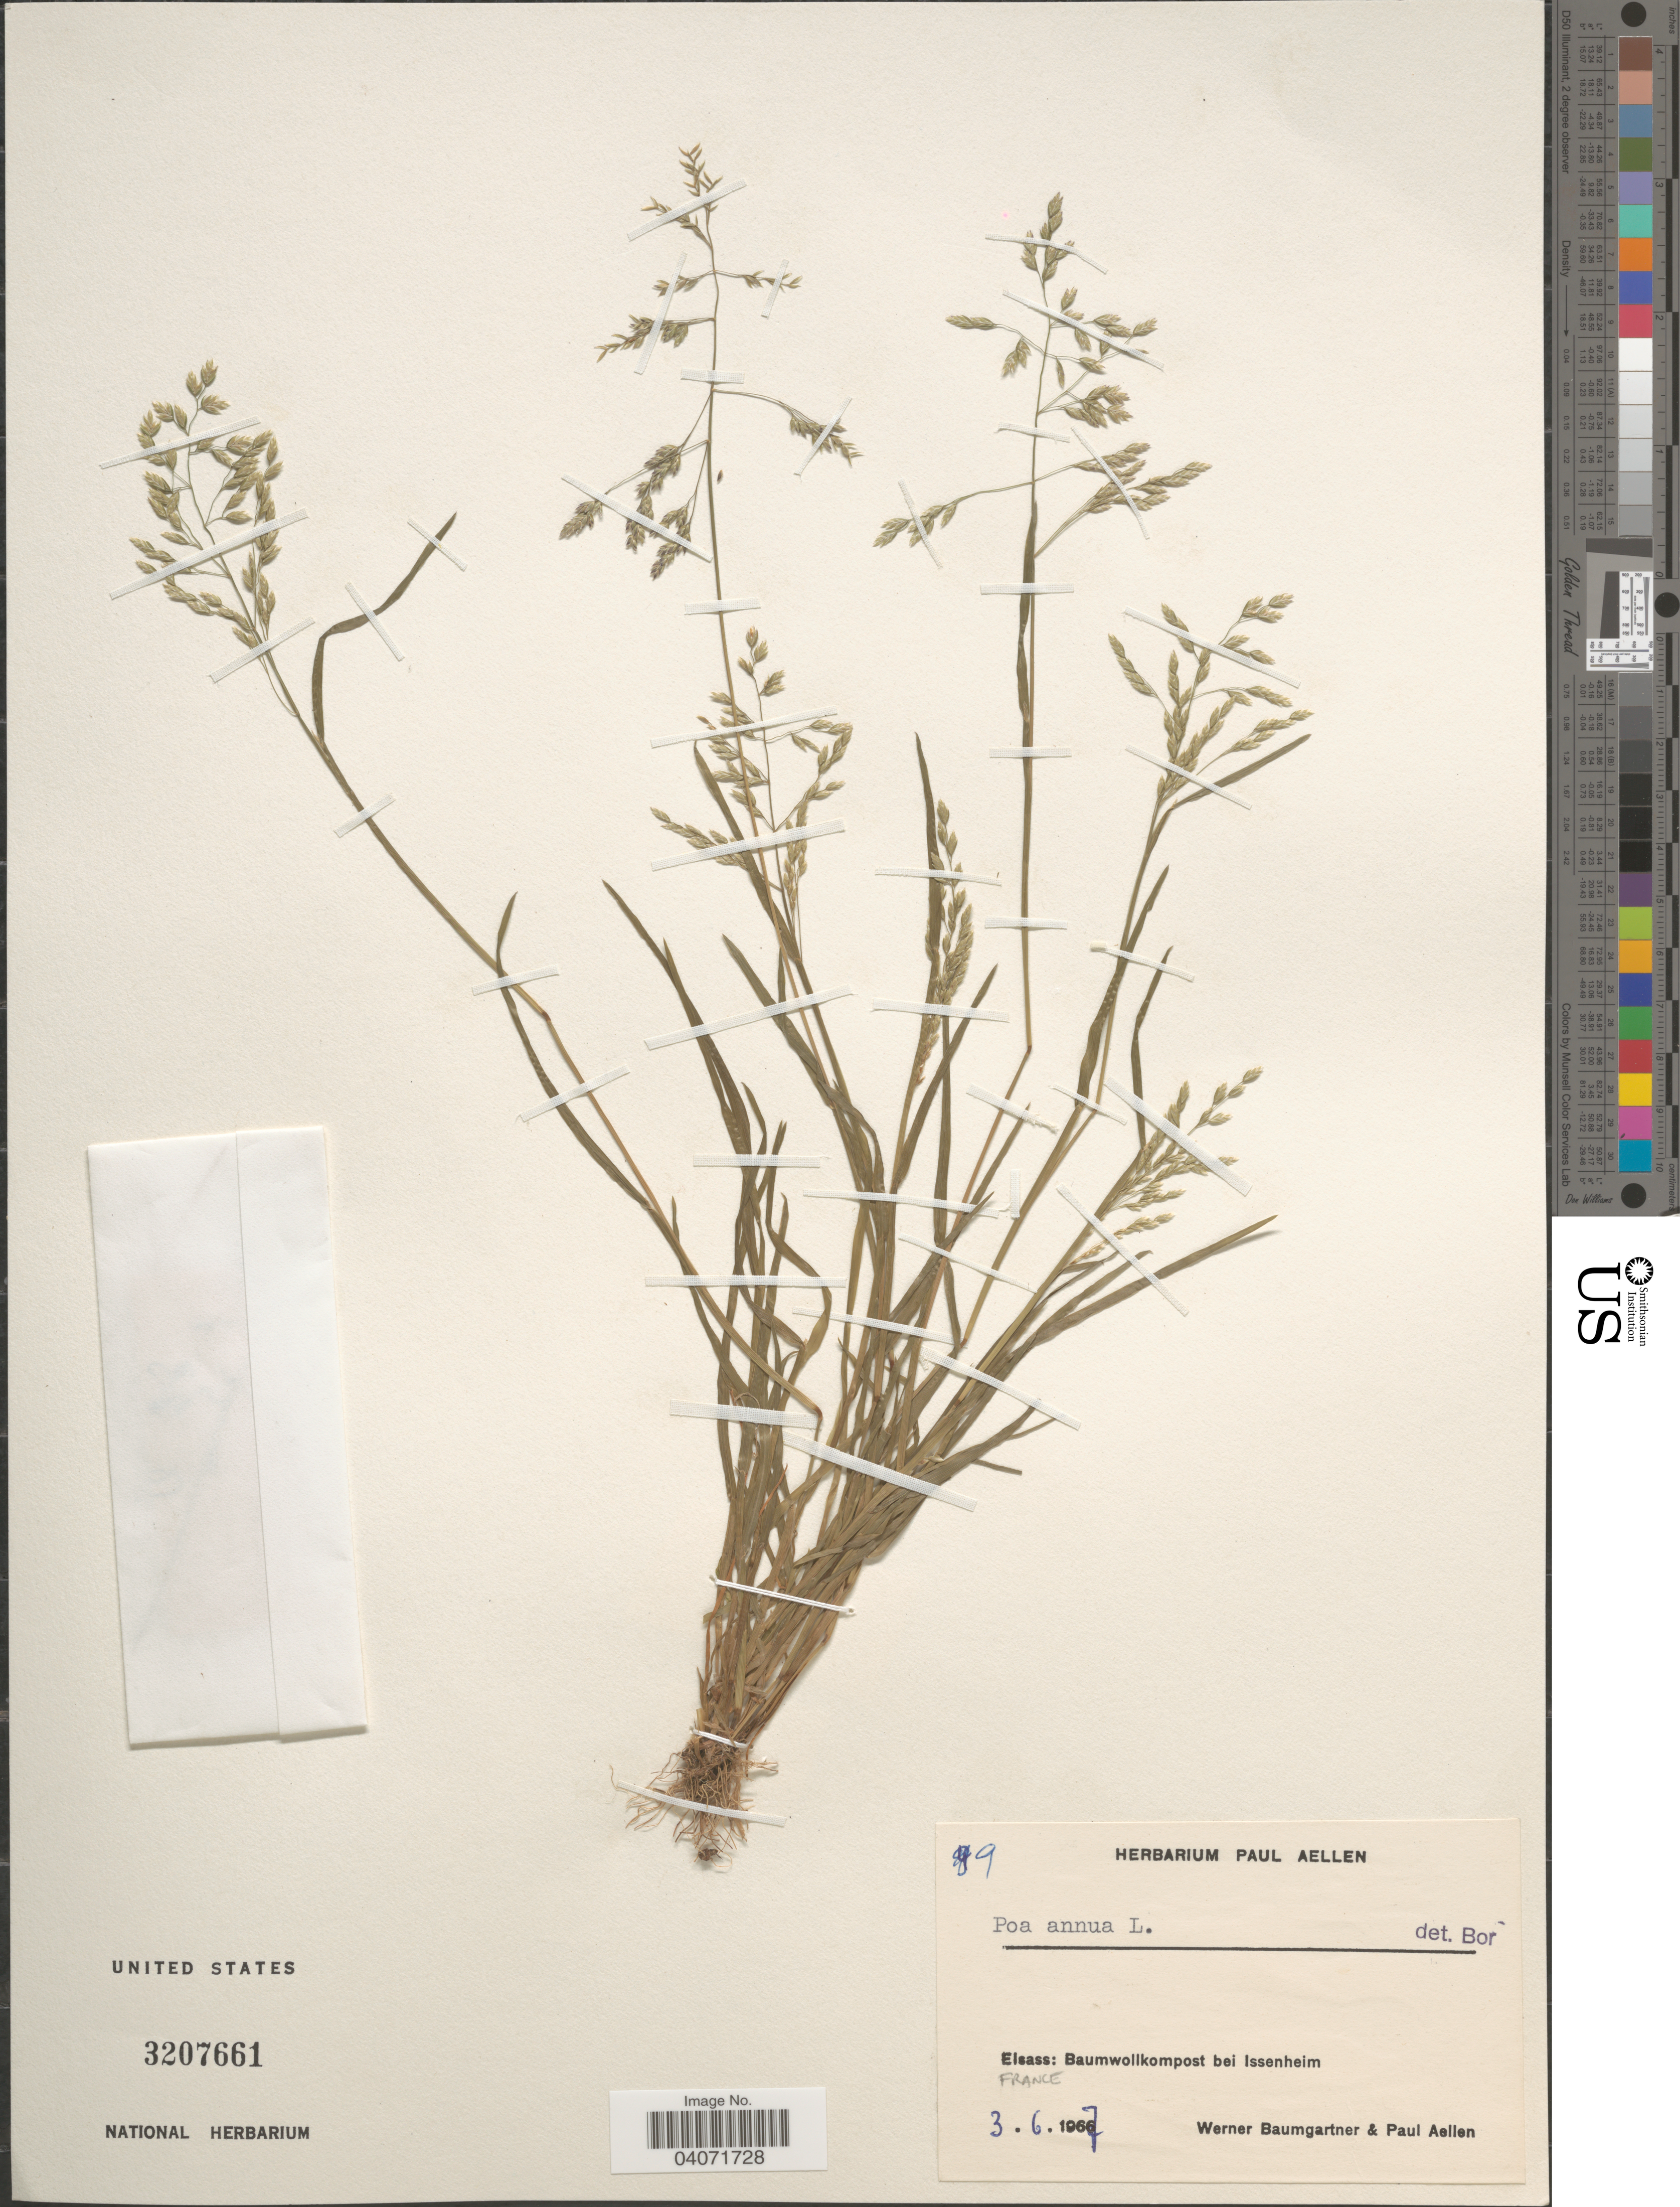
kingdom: Plantae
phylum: Tracheophyta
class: Liliopsida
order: Poales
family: Poaceae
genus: Poa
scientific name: Poa annua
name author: L.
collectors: W. Baumgartner & P. Aellen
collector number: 89*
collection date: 1967-06-03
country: France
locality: Elsass: Baumwollkompost bei Issenheim.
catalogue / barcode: US 3207661